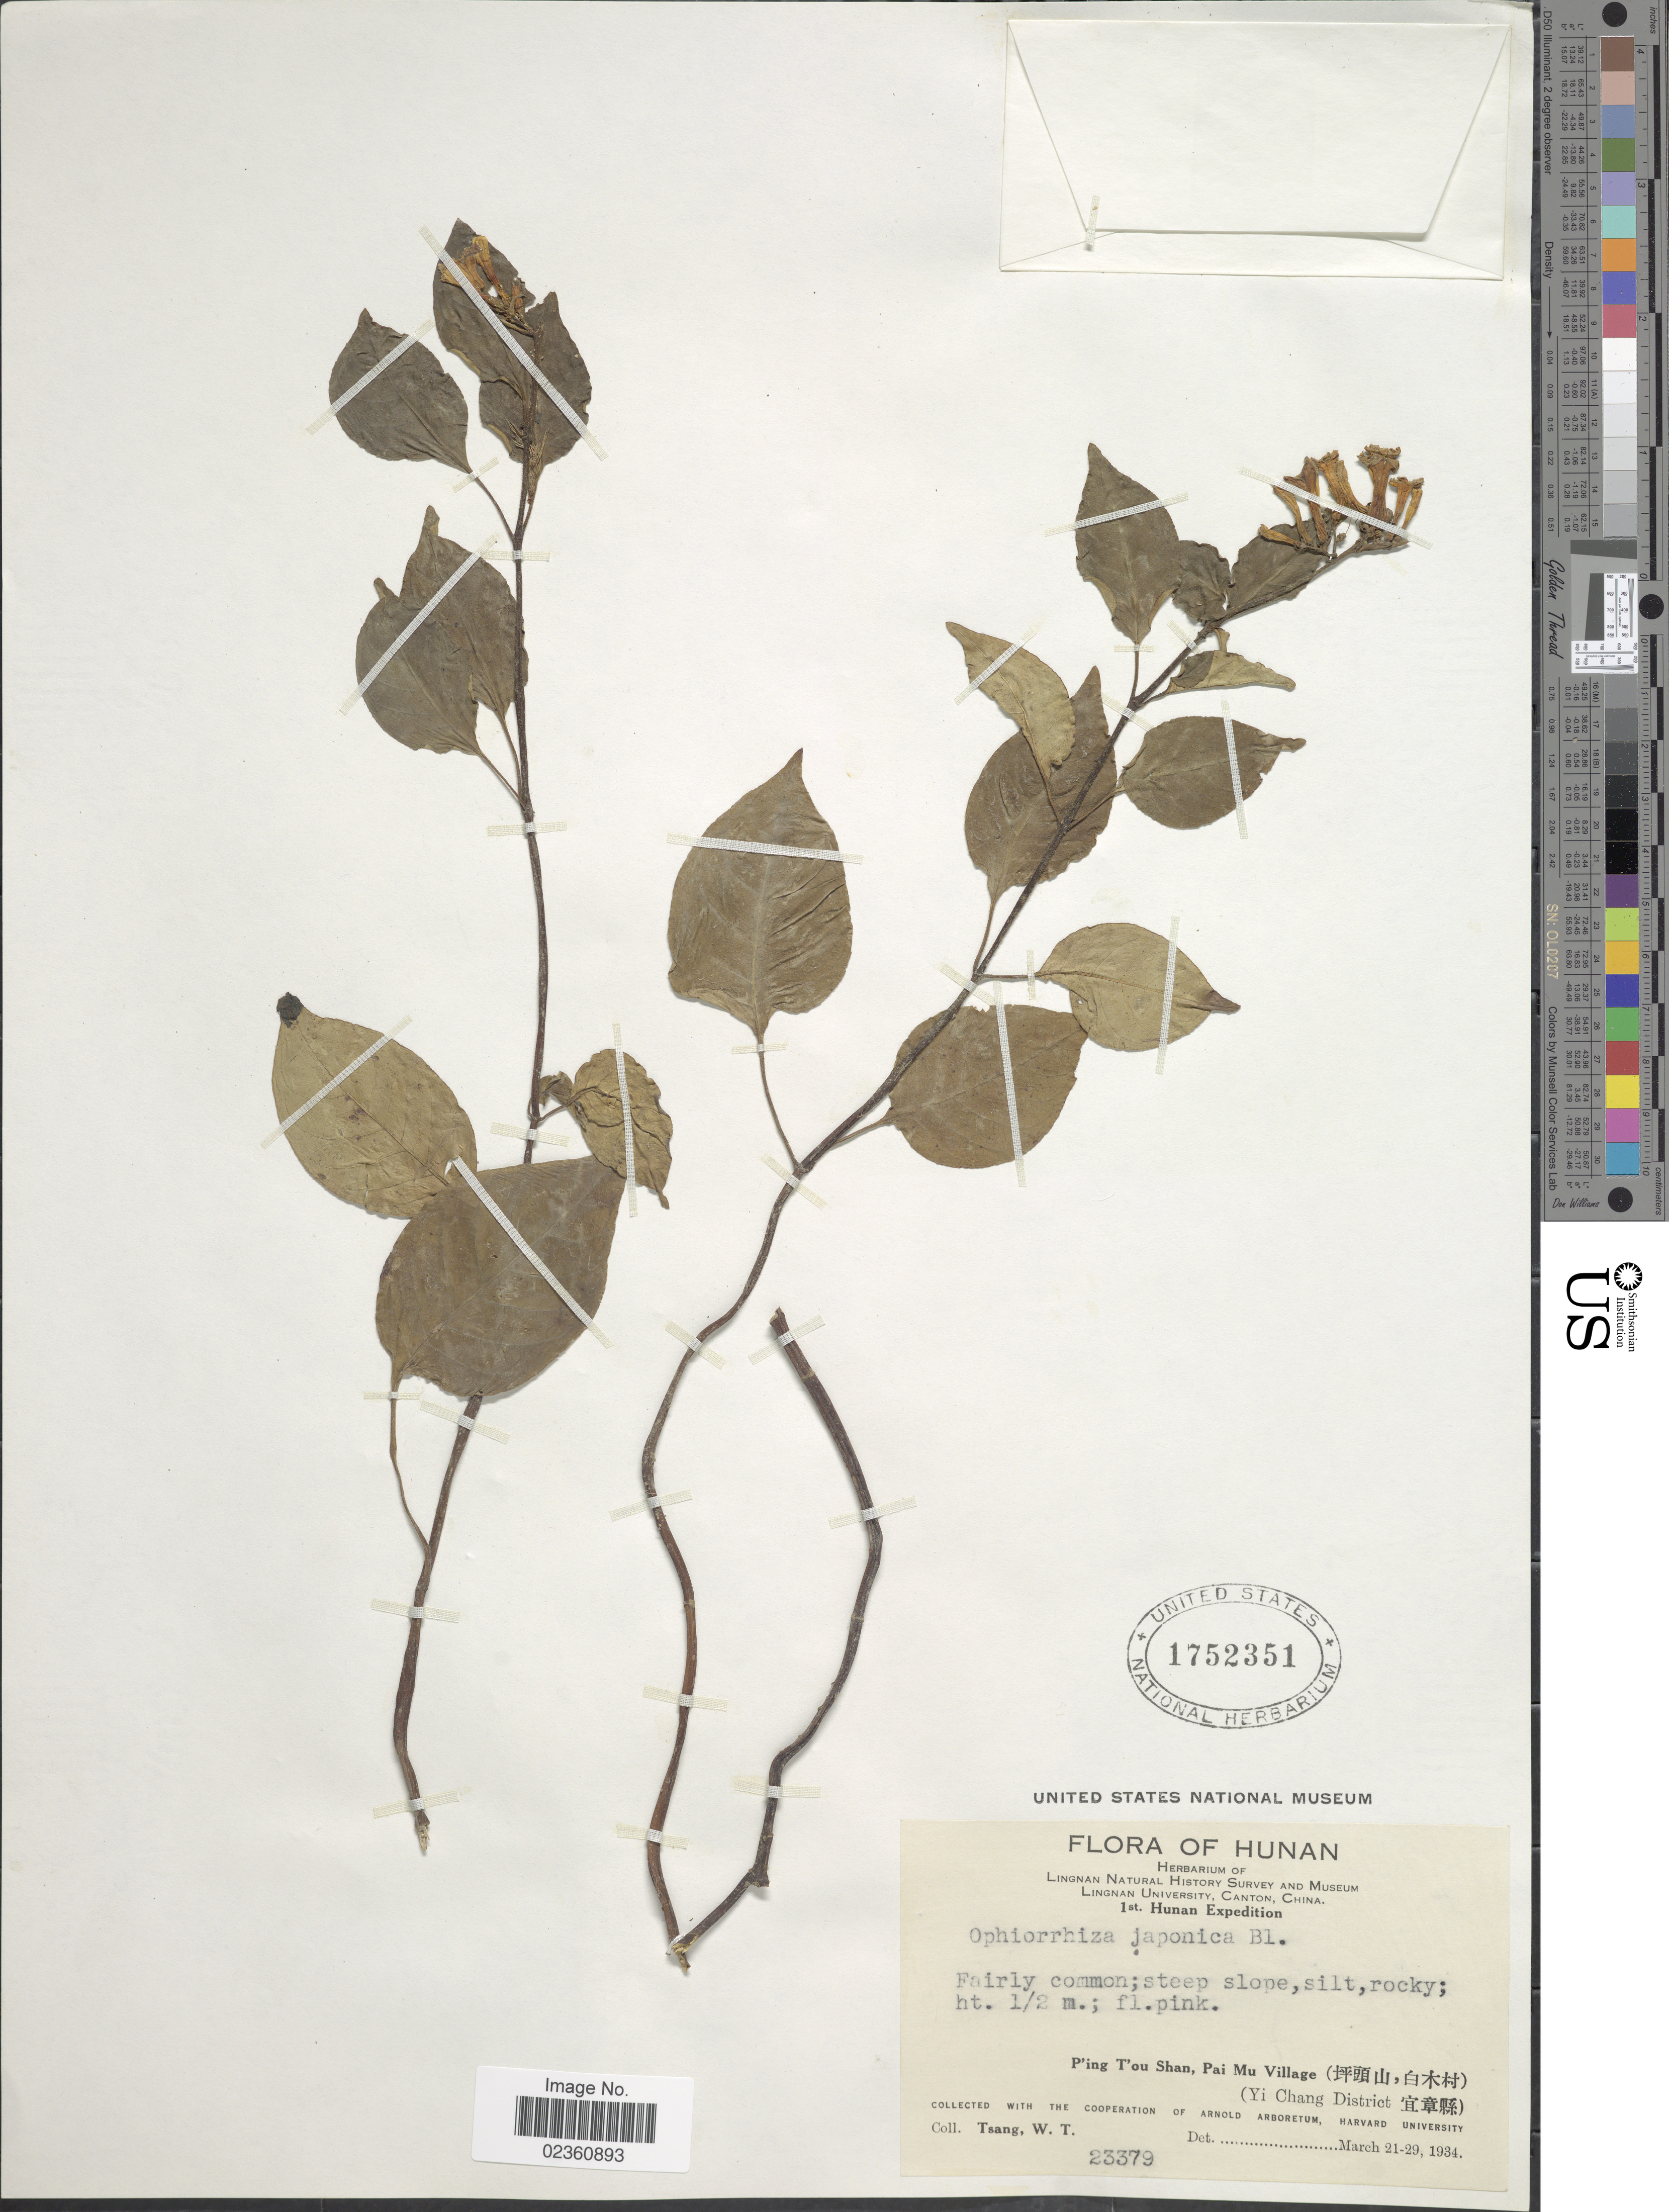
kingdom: Plantae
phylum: Tracheophyta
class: Magnoliopsida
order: Gentianales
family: Rubiaceae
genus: Ophiorrhiza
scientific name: Ophiorrhiza japonica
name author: Blume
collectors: W. T. Tsang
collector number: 23379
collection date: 1934-03-21/1934-03-29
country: China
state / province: Hunan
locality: P'ing T'ou Shan, Pai Mu Village, (Yi Chang District)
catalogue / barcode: US 1752351